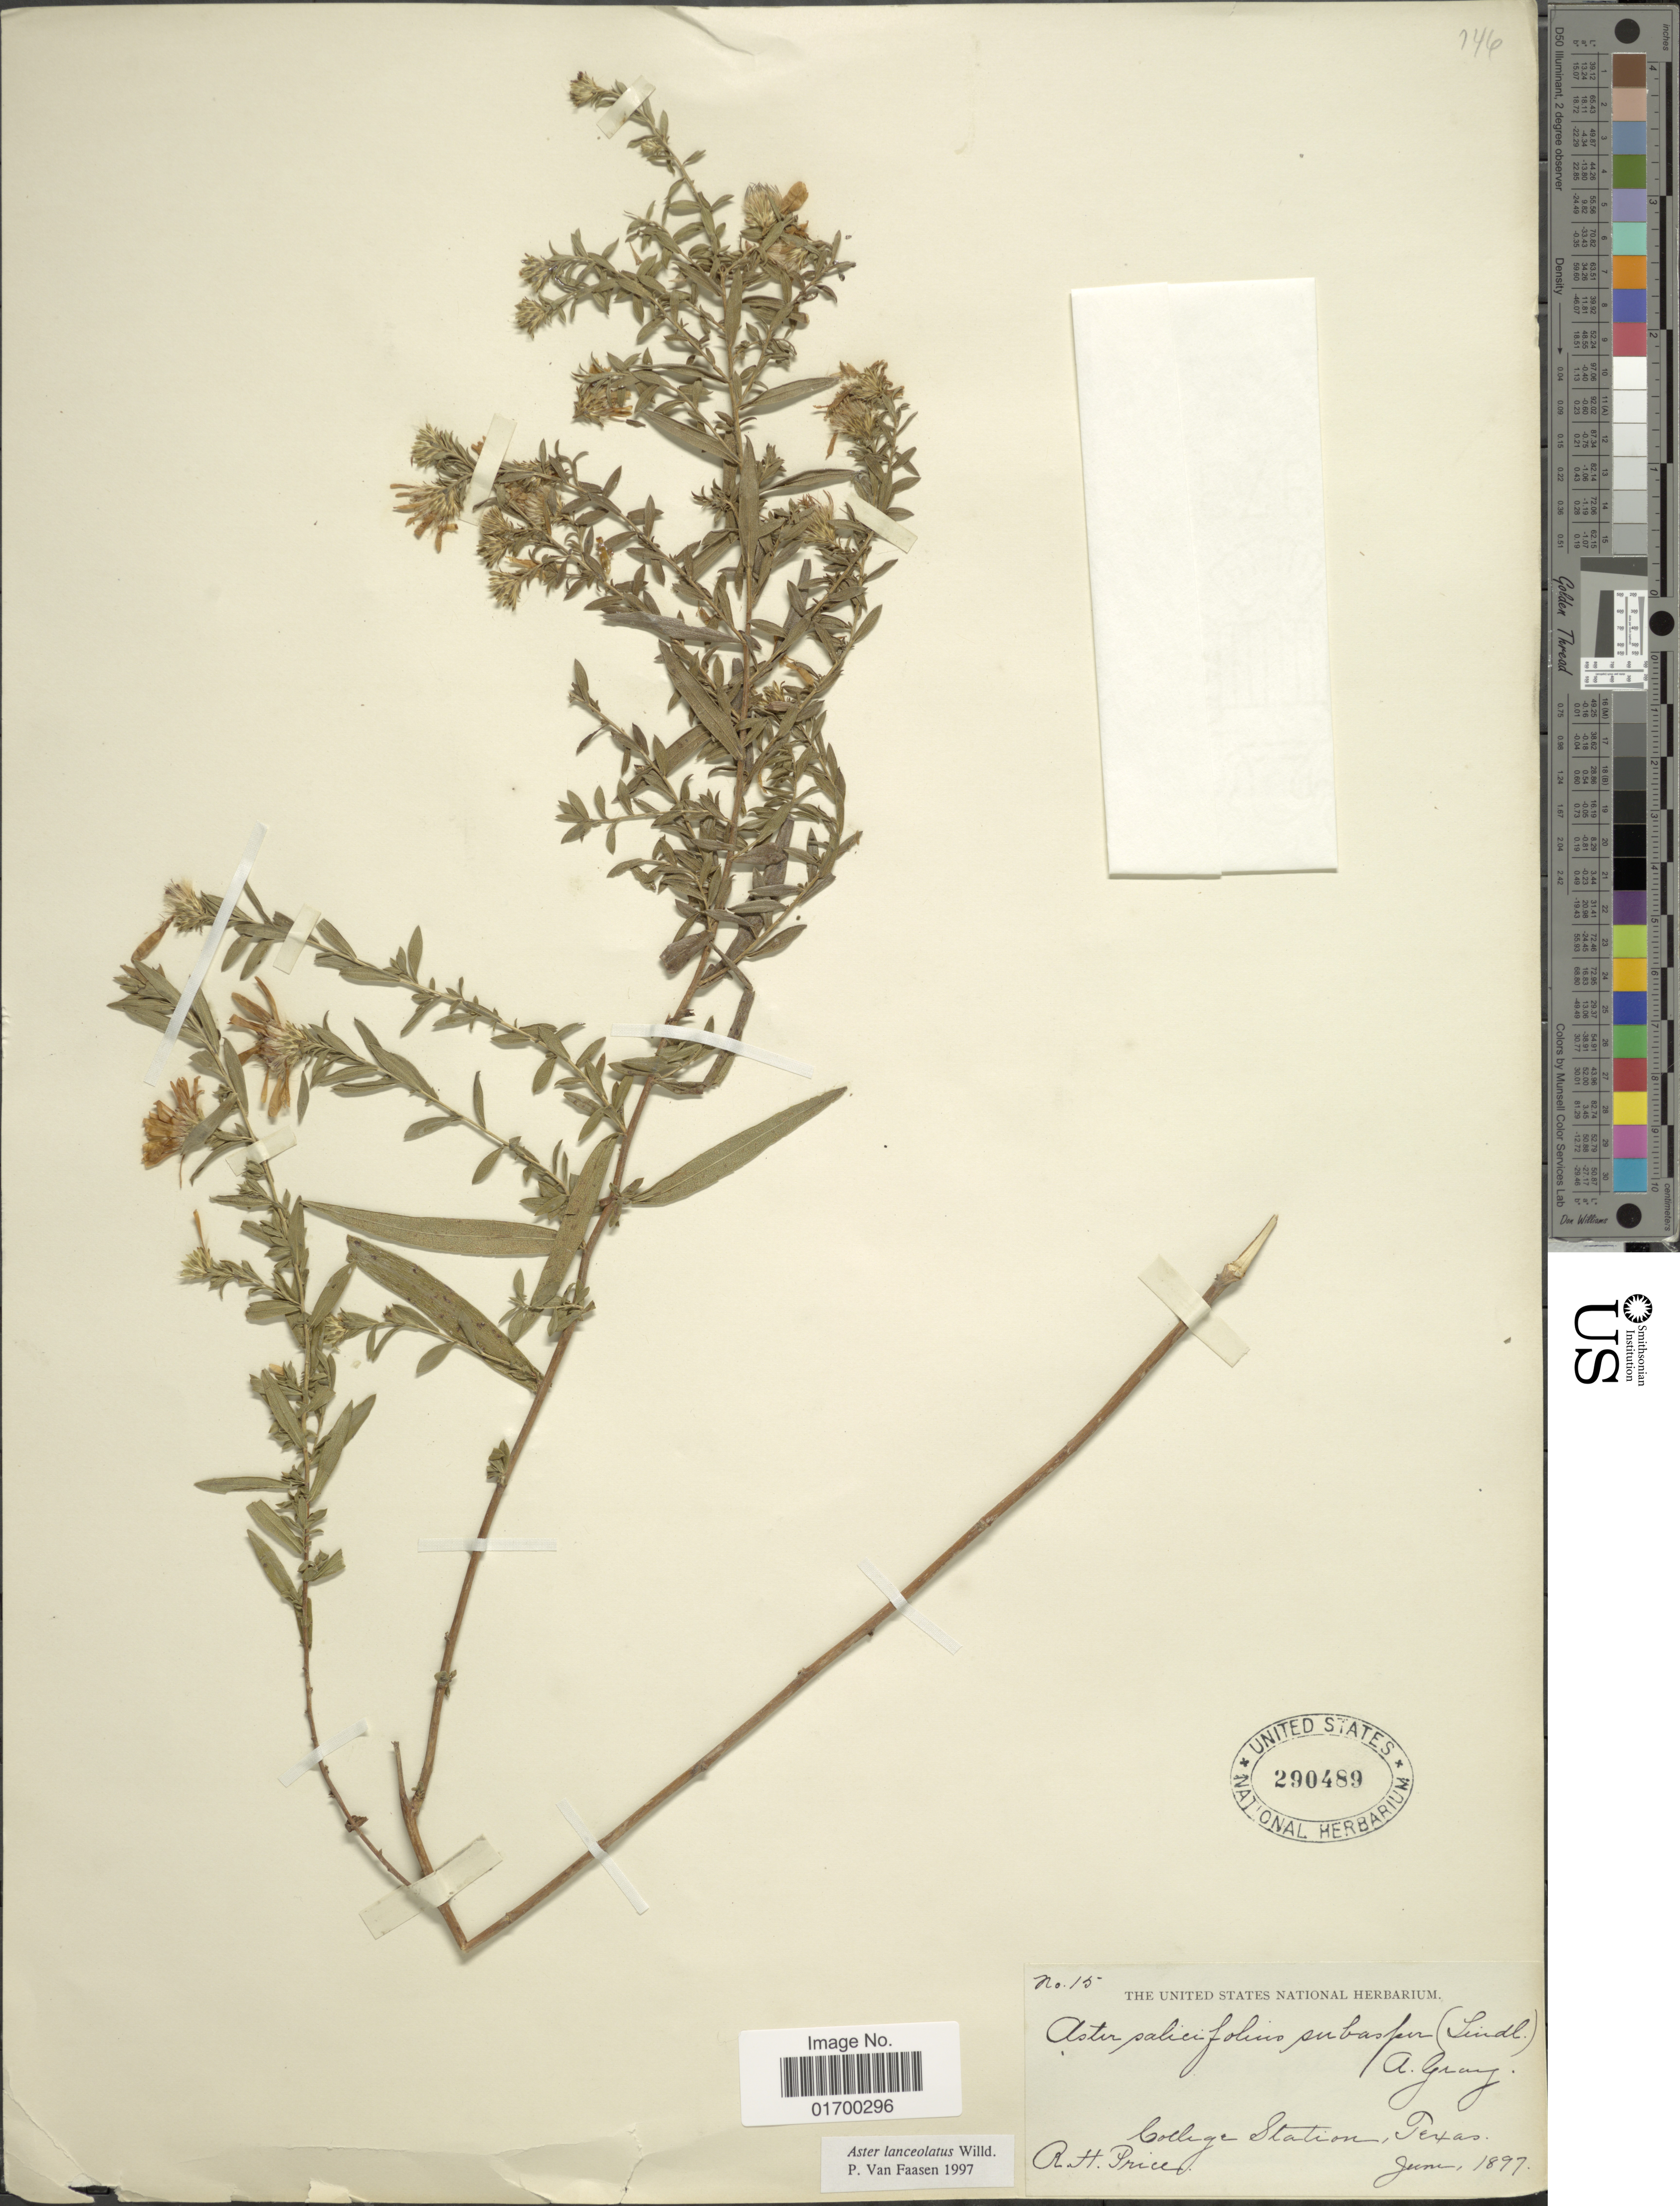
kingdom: Plantae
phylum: Tracheophyta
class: Magnoliopsida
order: Asterales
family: Asteraceae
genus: Symphyotrichum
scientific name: Symphyotrichum lanceolatum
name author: (Willd.) G.L. Nesom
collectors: R. Price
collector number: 15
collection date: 1897-06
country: United States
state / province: Texas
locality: College Station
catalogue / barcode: US 290489